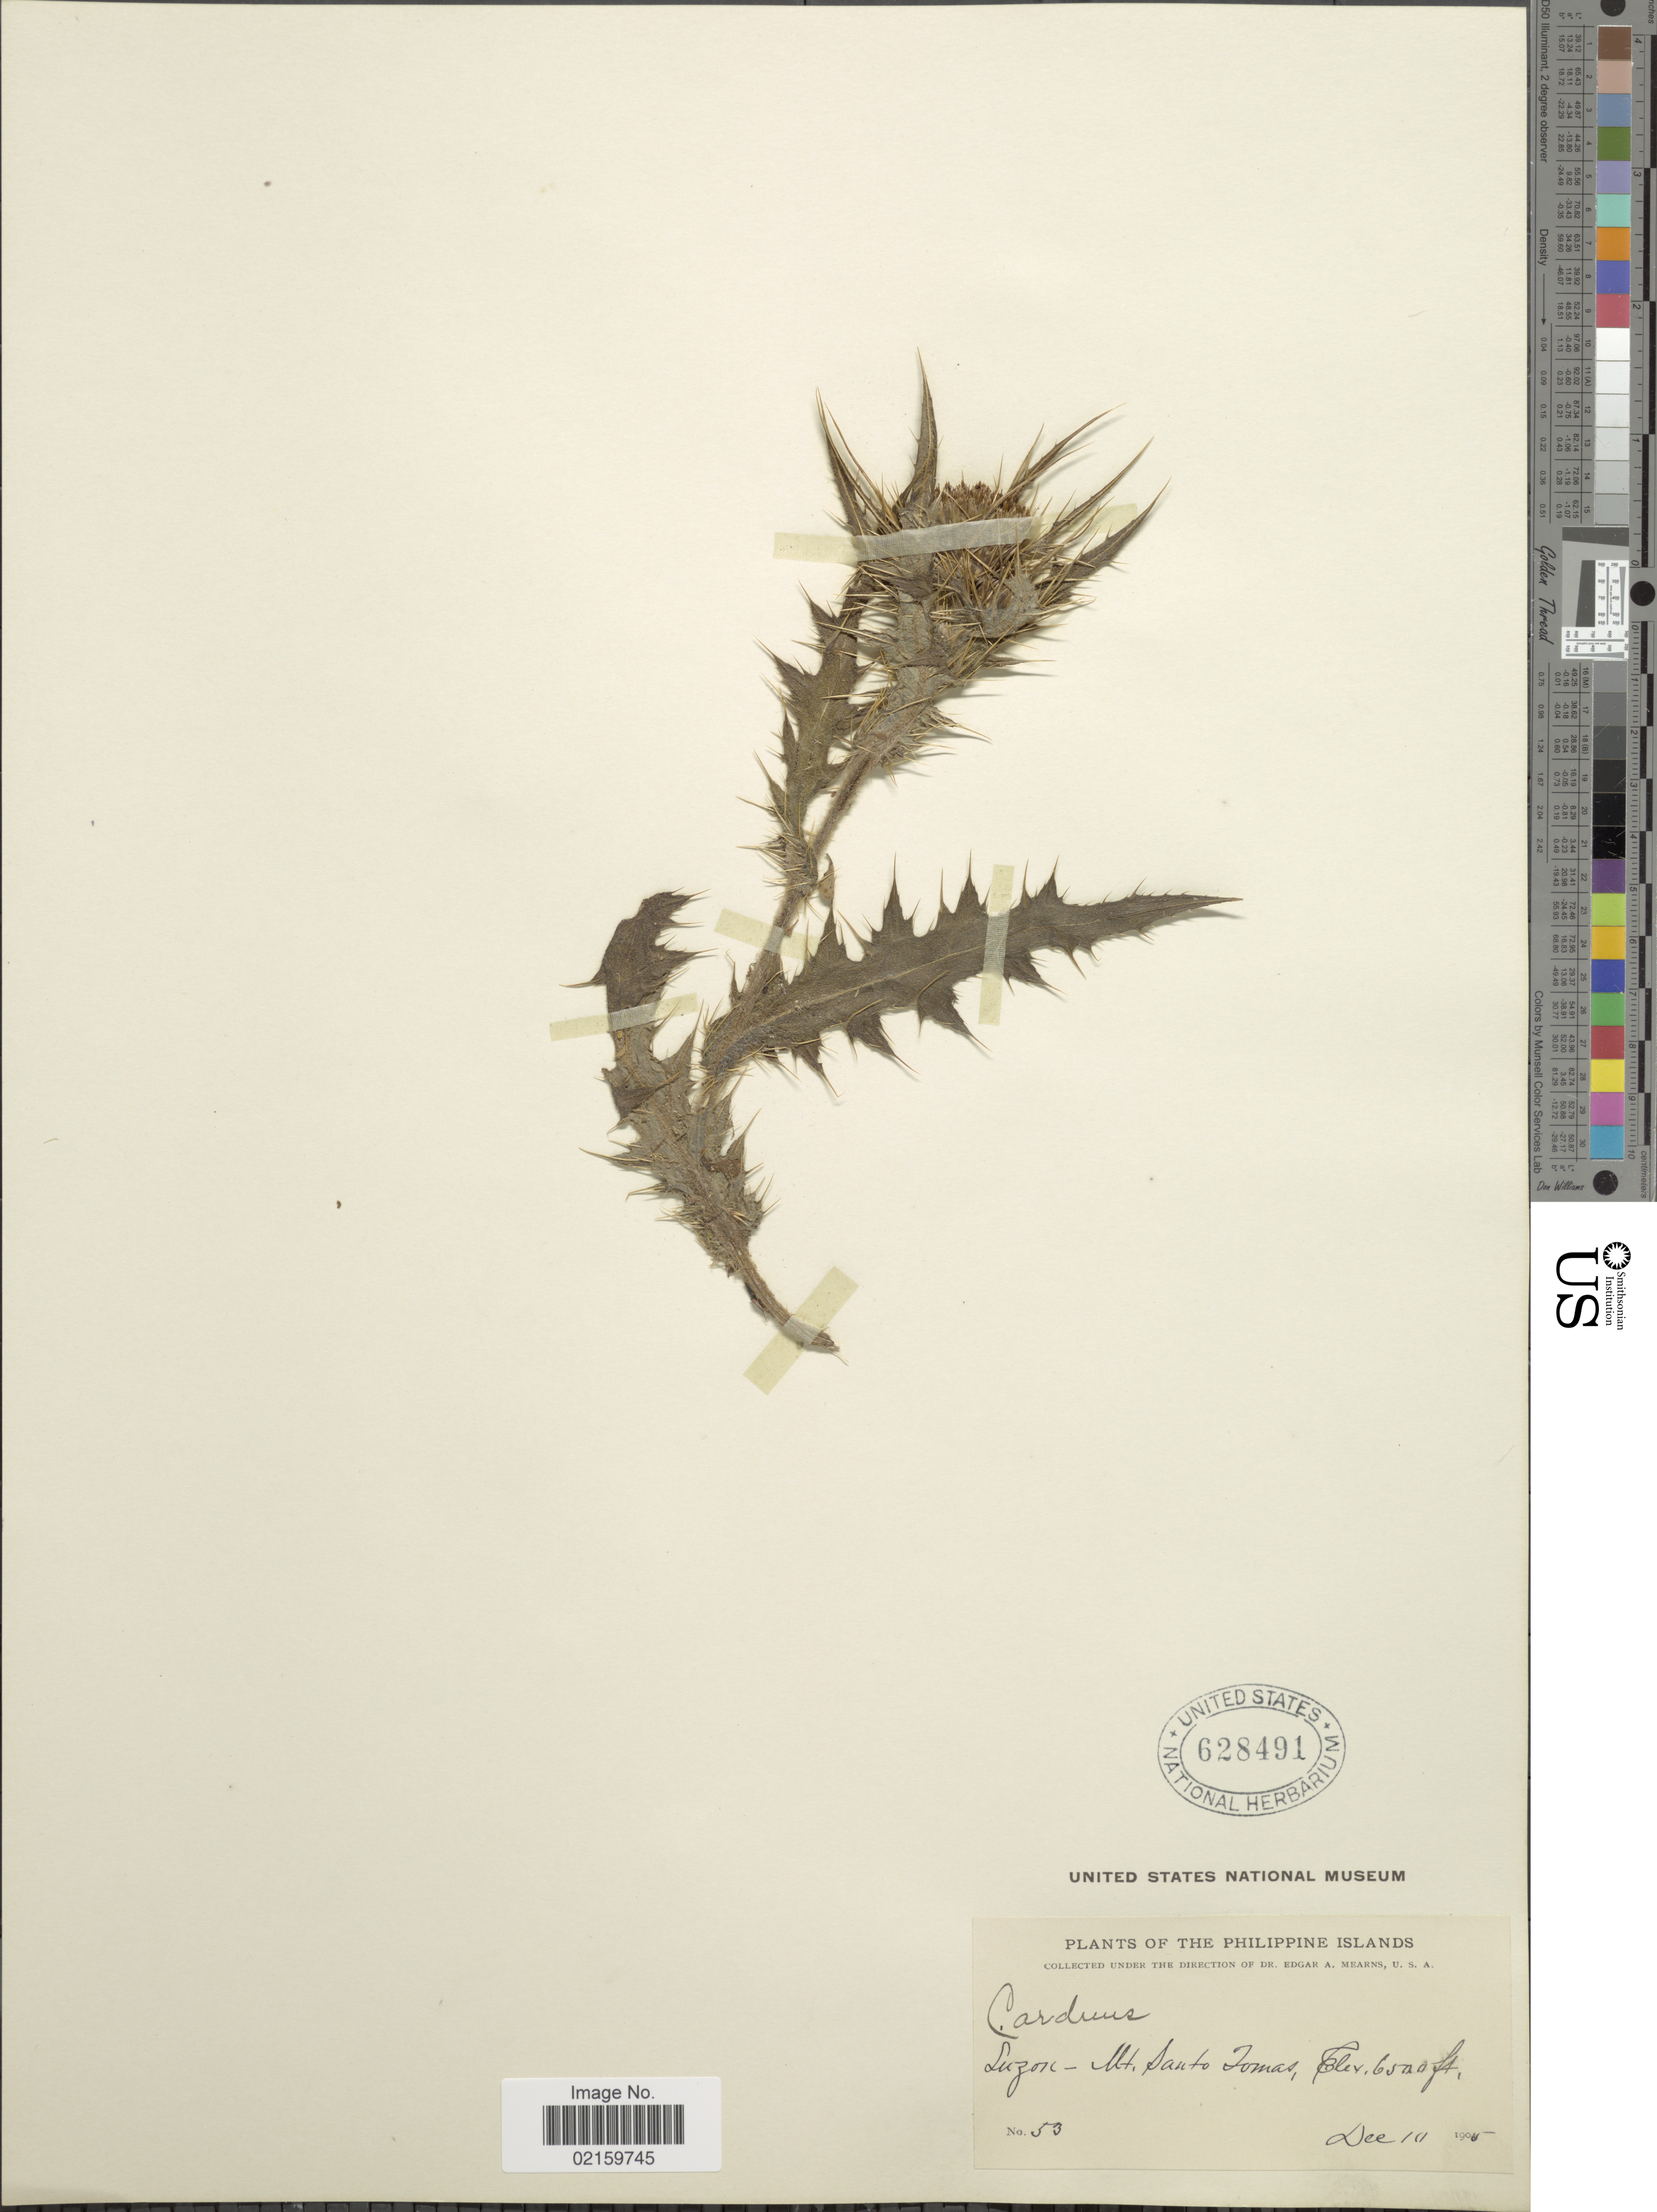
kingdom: Plantae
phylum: Tracheophyta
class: Magnoliopsida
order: Asterales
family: Asteraceae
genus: Cirsium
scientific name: Cirsium sp.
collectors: E. A. Mearns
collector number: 53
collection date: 1905-12-10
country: Philippines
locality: Luzon-Mt. Santo Tomas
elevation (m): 1981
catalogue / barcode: US 628491